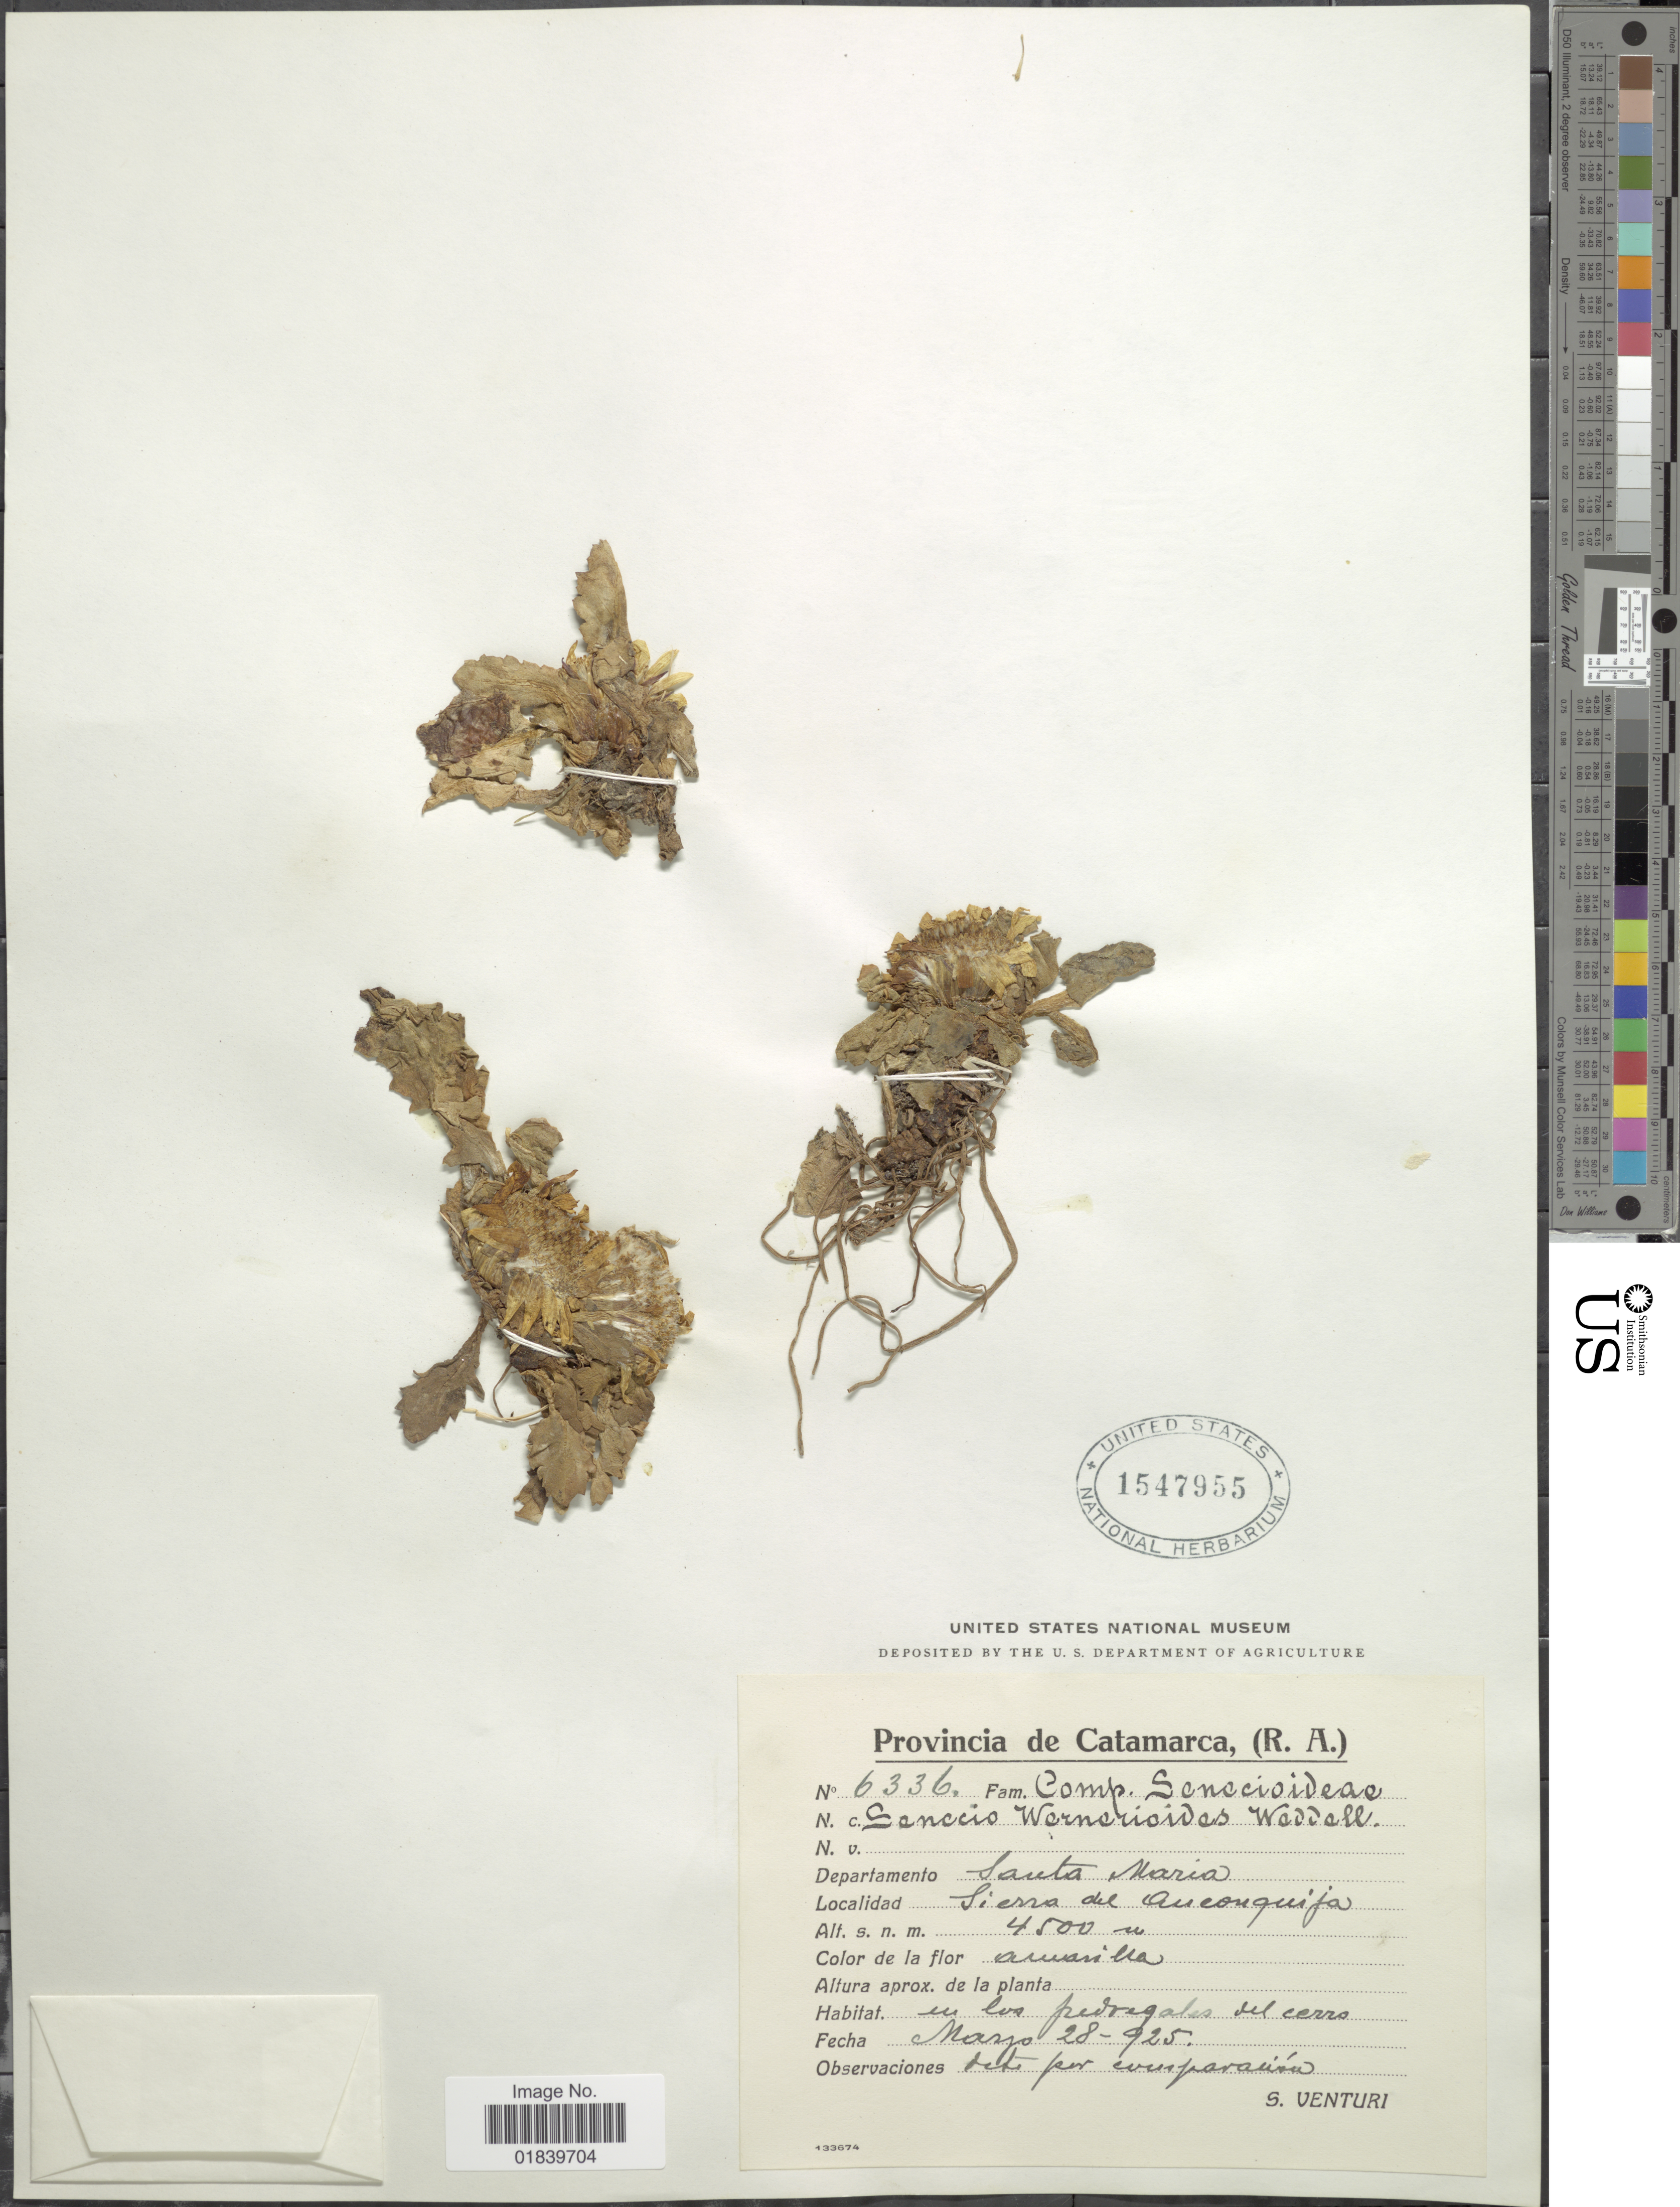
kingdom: Plantae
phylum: Tracheophyta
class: Magnoliopsida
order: Asterales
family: Asteraceae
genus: Senecio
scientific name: Senecio wernerioides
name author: Wedd.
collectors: S. Venturi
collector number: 6336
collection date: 1925-03-28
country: Argentina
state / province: Catamarca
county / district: Santa Maria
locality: Sierra del Aconquija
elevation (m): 4500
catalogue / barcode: US 1547955